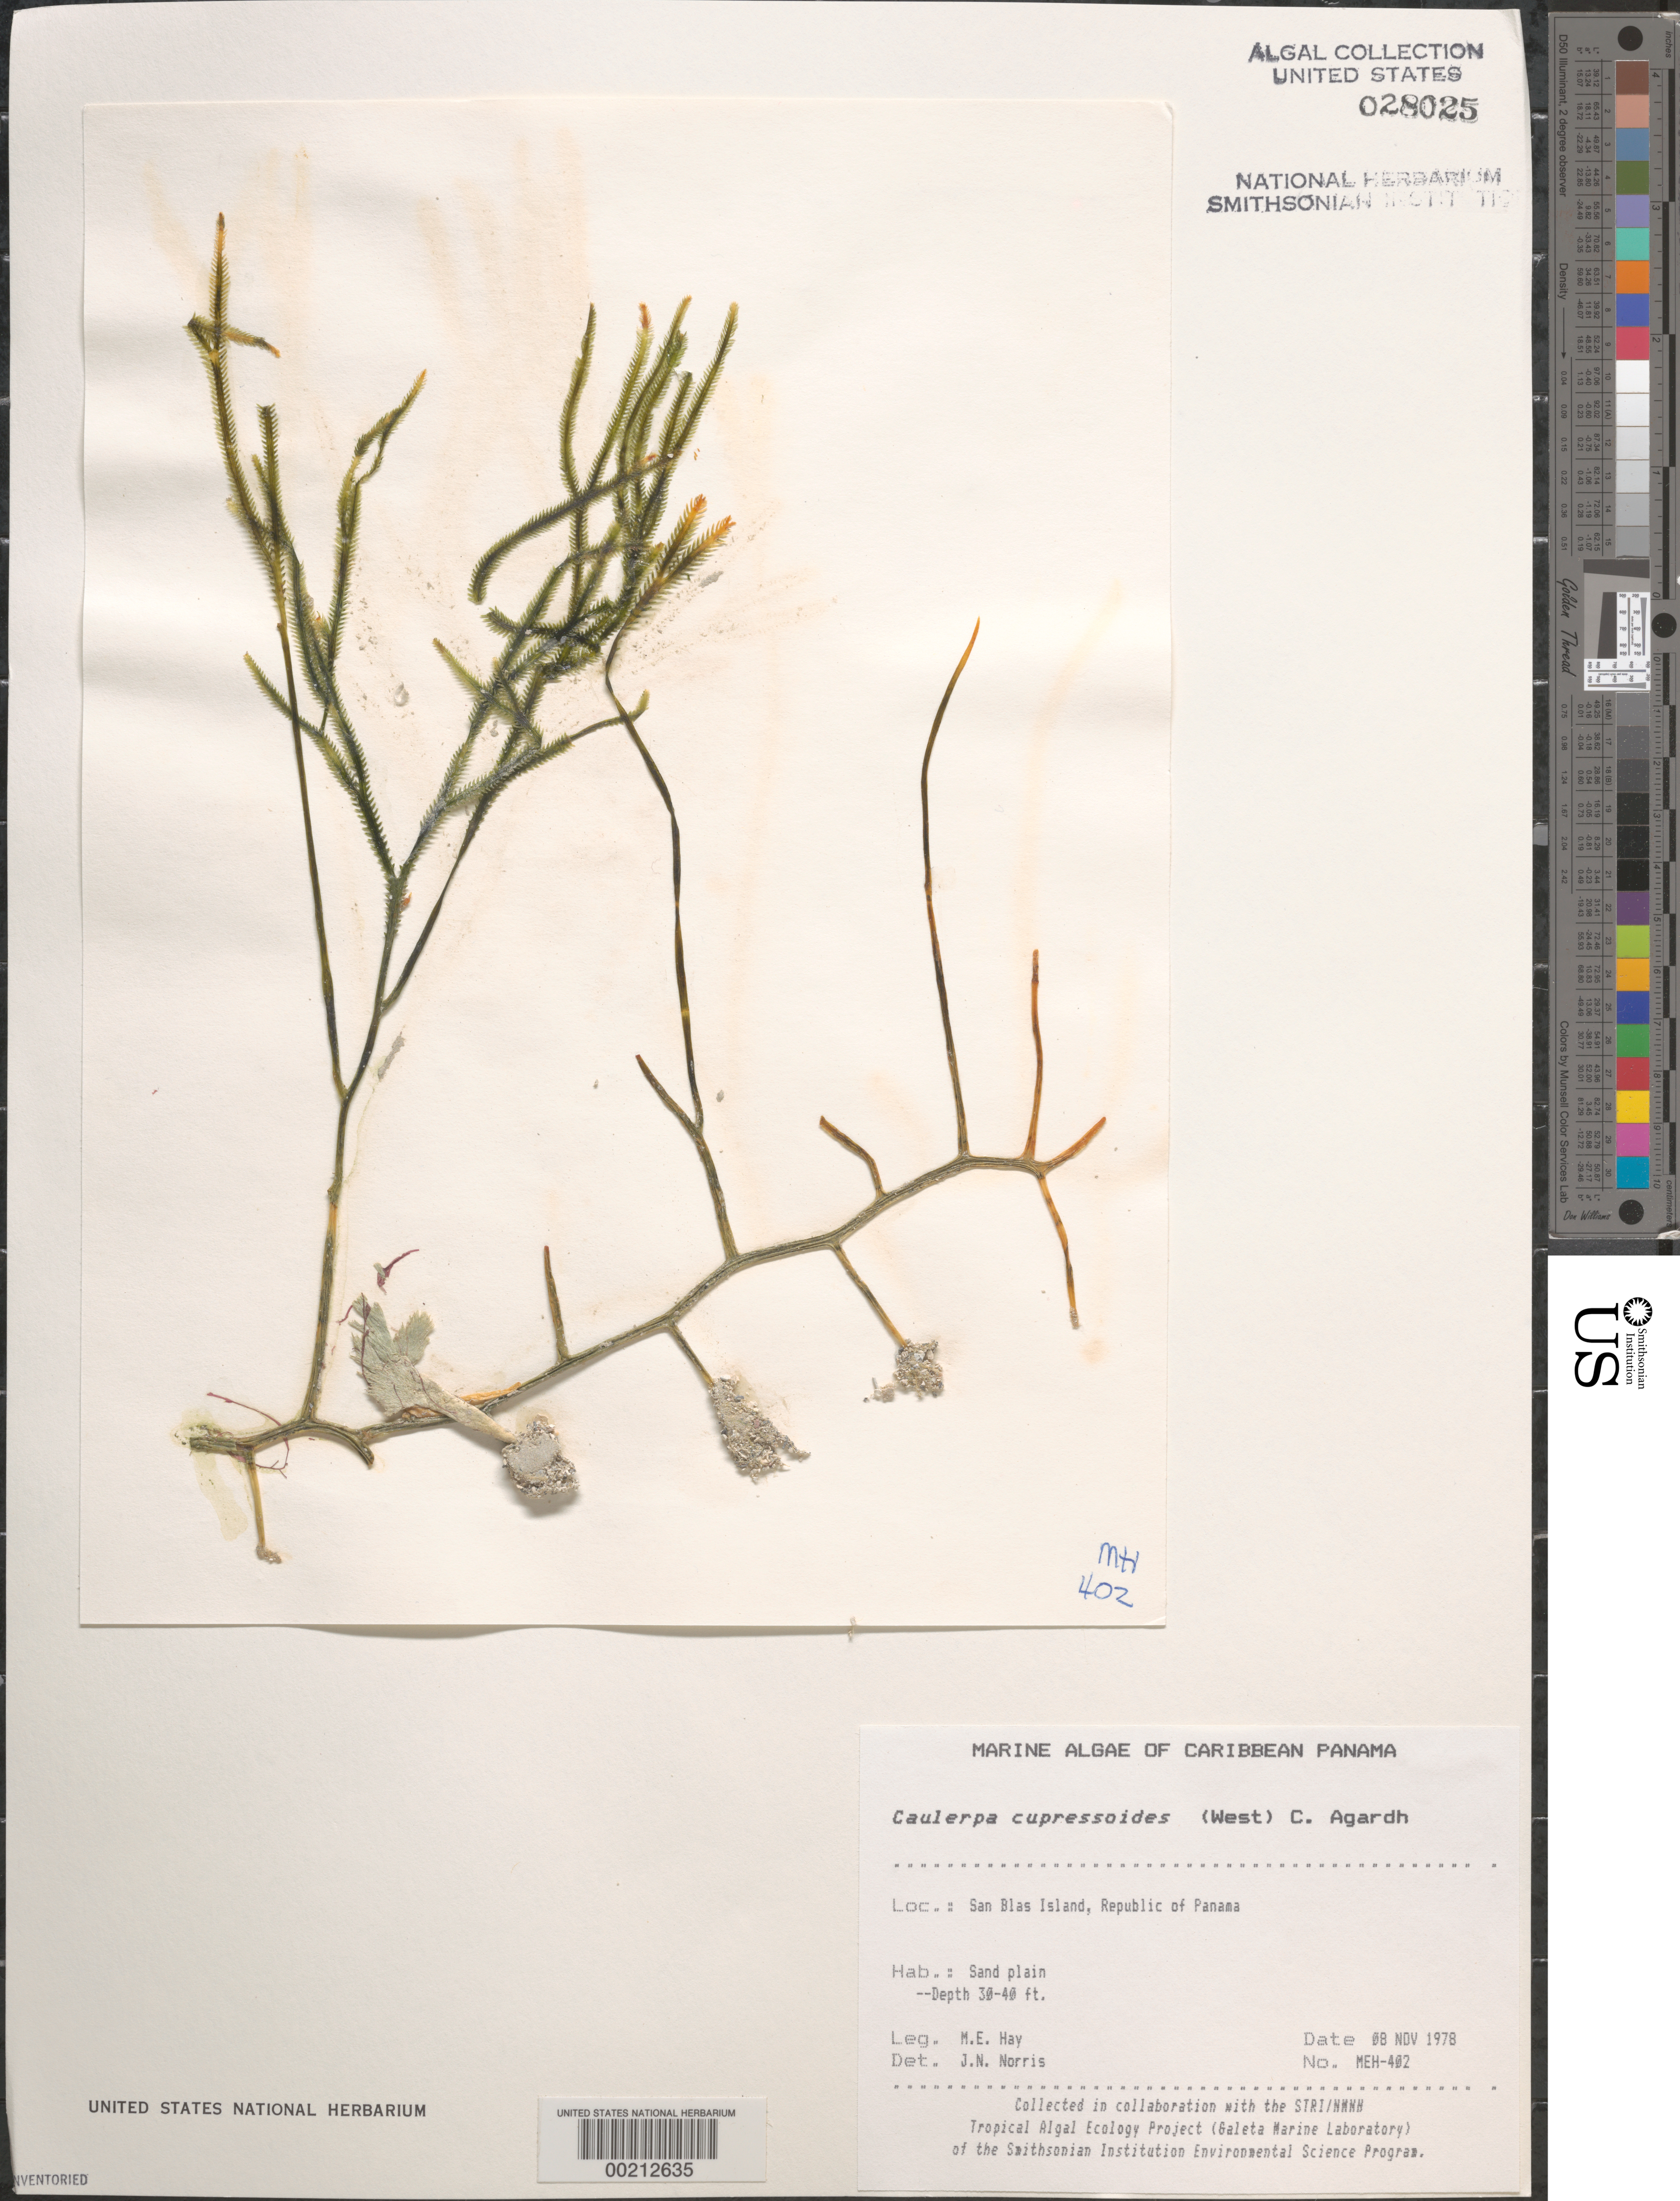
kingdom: Plantae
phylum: Chlorophyta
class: Ulvophyceae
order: Bryopsidales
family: Caulerpaceae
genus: Caulerpa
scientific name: Caulerpa cupressoides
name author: (Vahl) C. Agardh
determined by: Norris, James N.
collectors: M. E. Hay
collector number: MEH-402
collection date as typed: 08 Nov 1978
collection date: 1978-11-08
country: Panama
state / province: Kuna Yala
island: San Blas Island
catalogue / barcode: US 28025